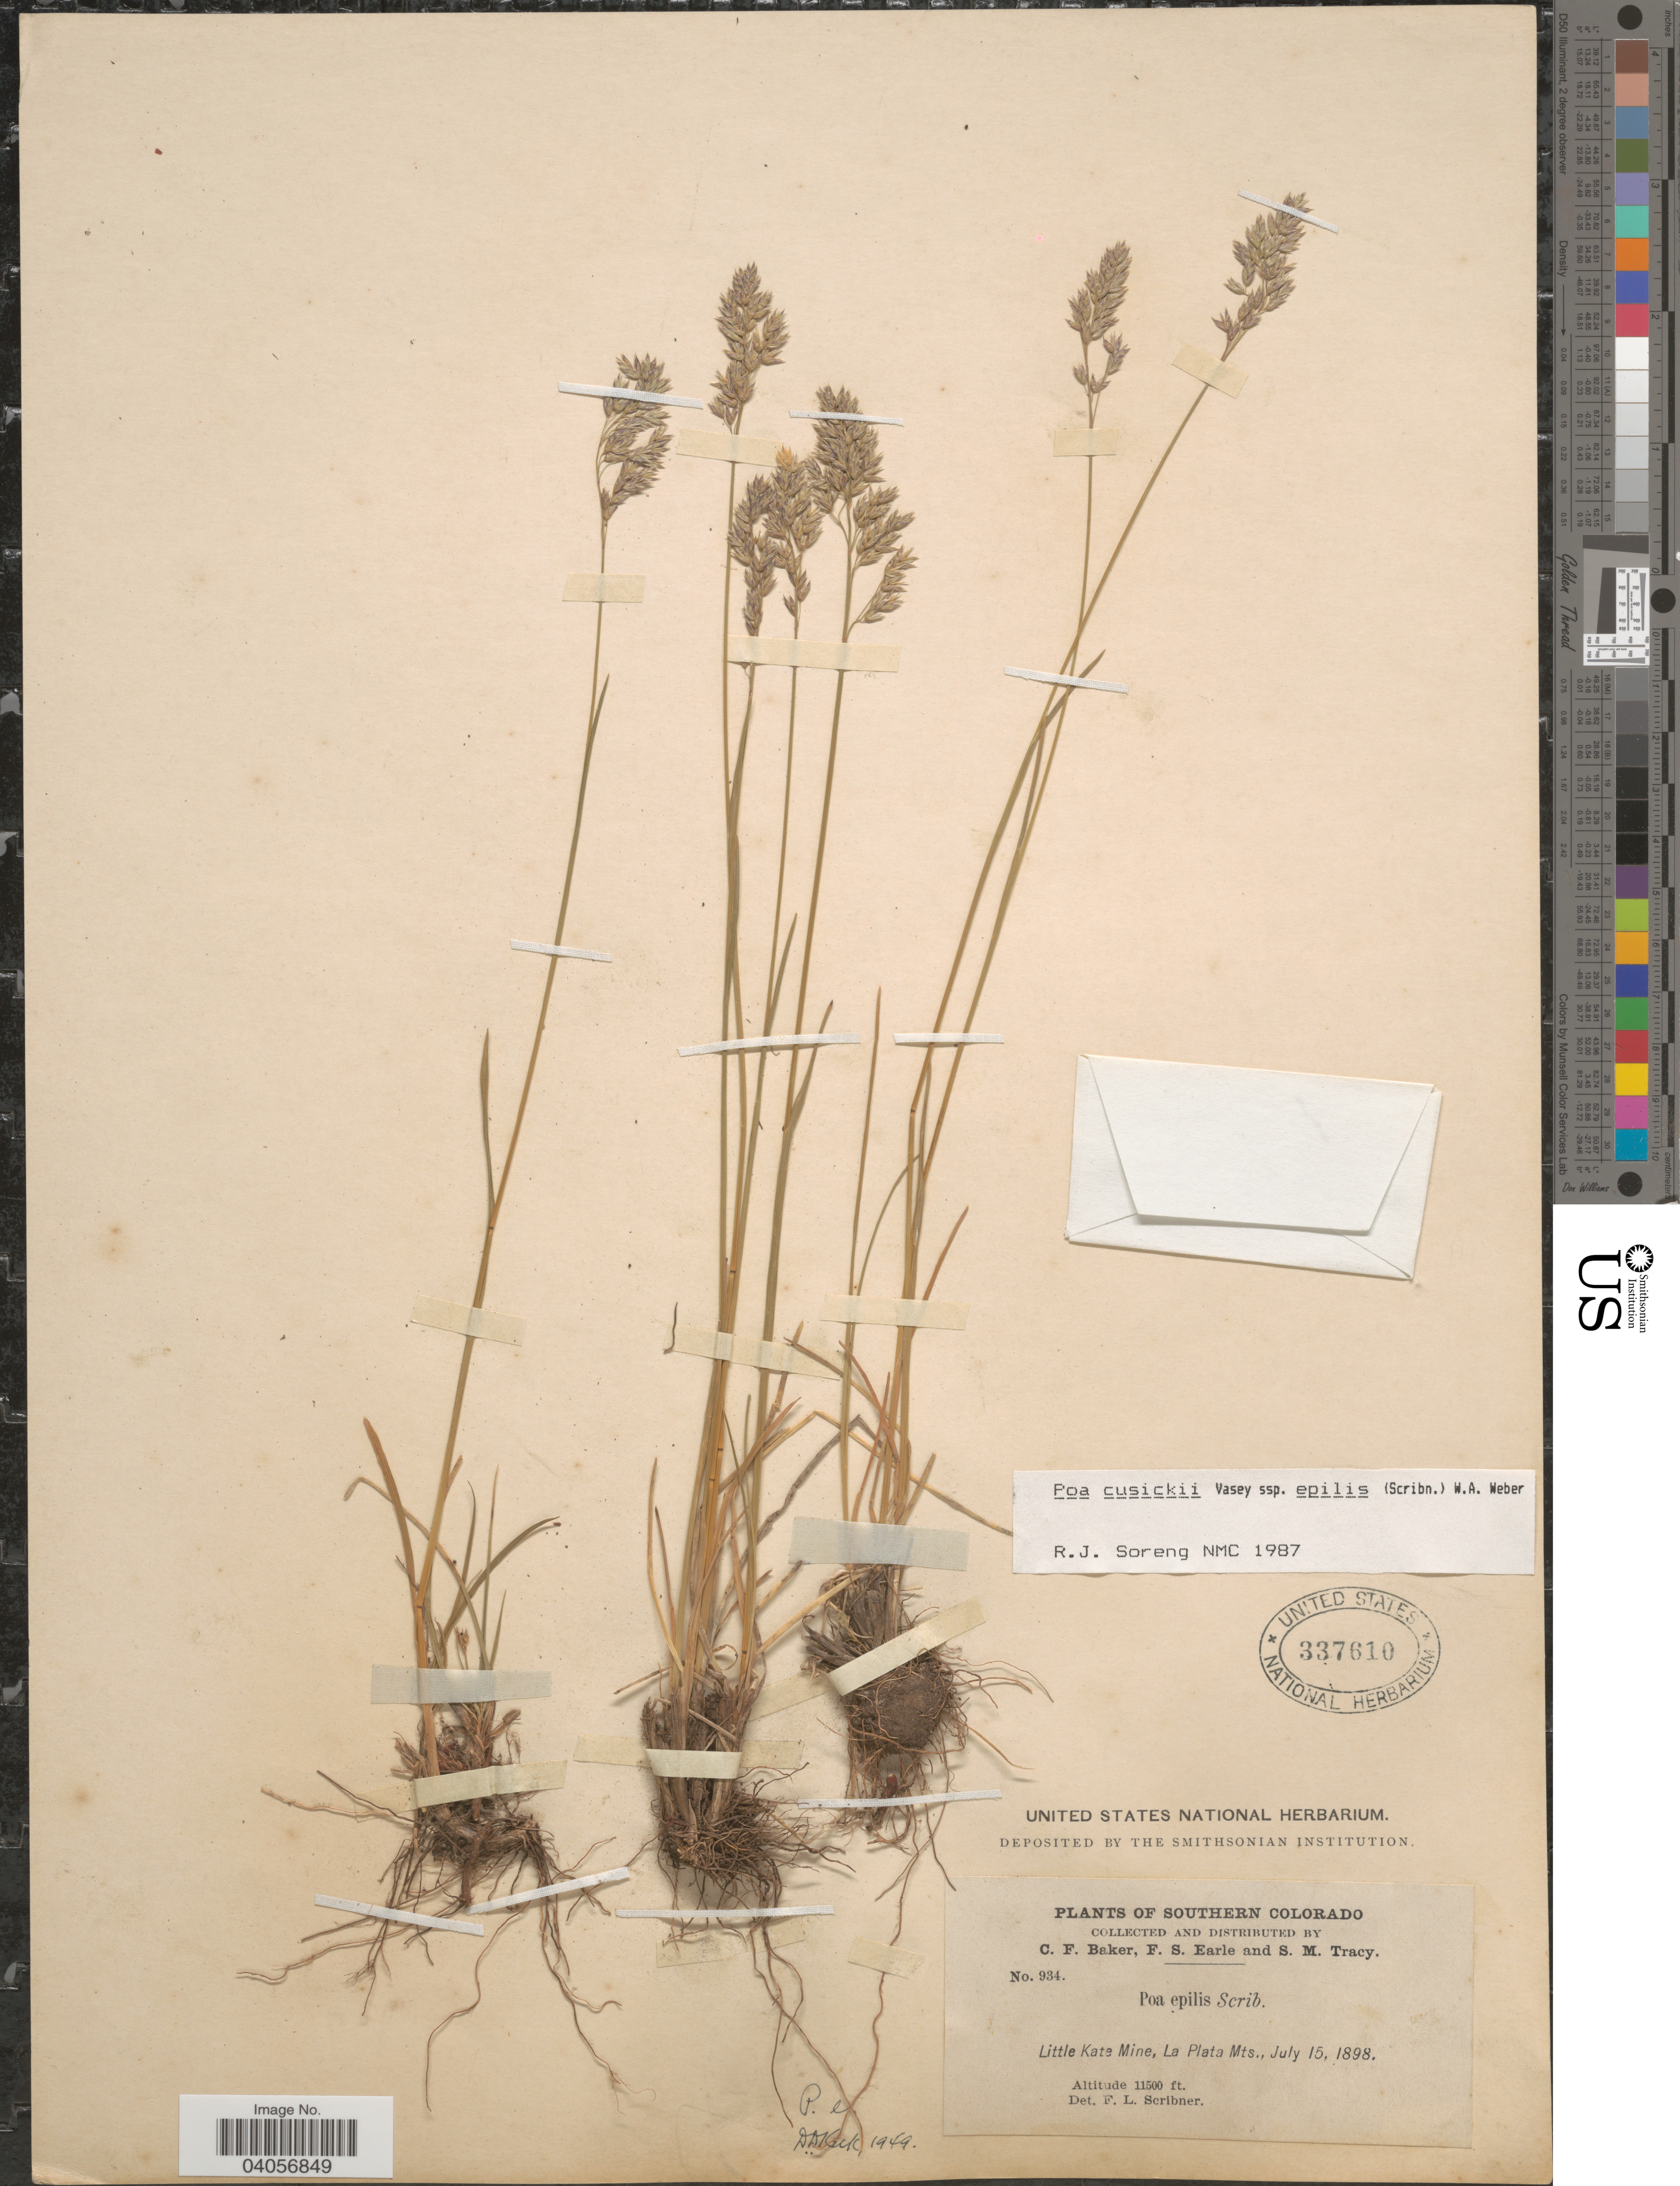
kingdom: Plantae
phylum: Tracheophyta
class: Liliopsida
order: Poales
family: Poaceae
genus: Poa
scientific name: Poa cusickii subsp. epilis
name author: (Scribn.) W.A. Weber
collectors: C. F. Baker, F. S. Earle & S. M. Tracy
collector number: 934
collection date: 1898-07-15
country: United States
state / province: Colorado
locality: Southern Colorado. Little Kate Mine, La Plata Mts.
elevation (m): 3505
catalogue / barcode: US 337610